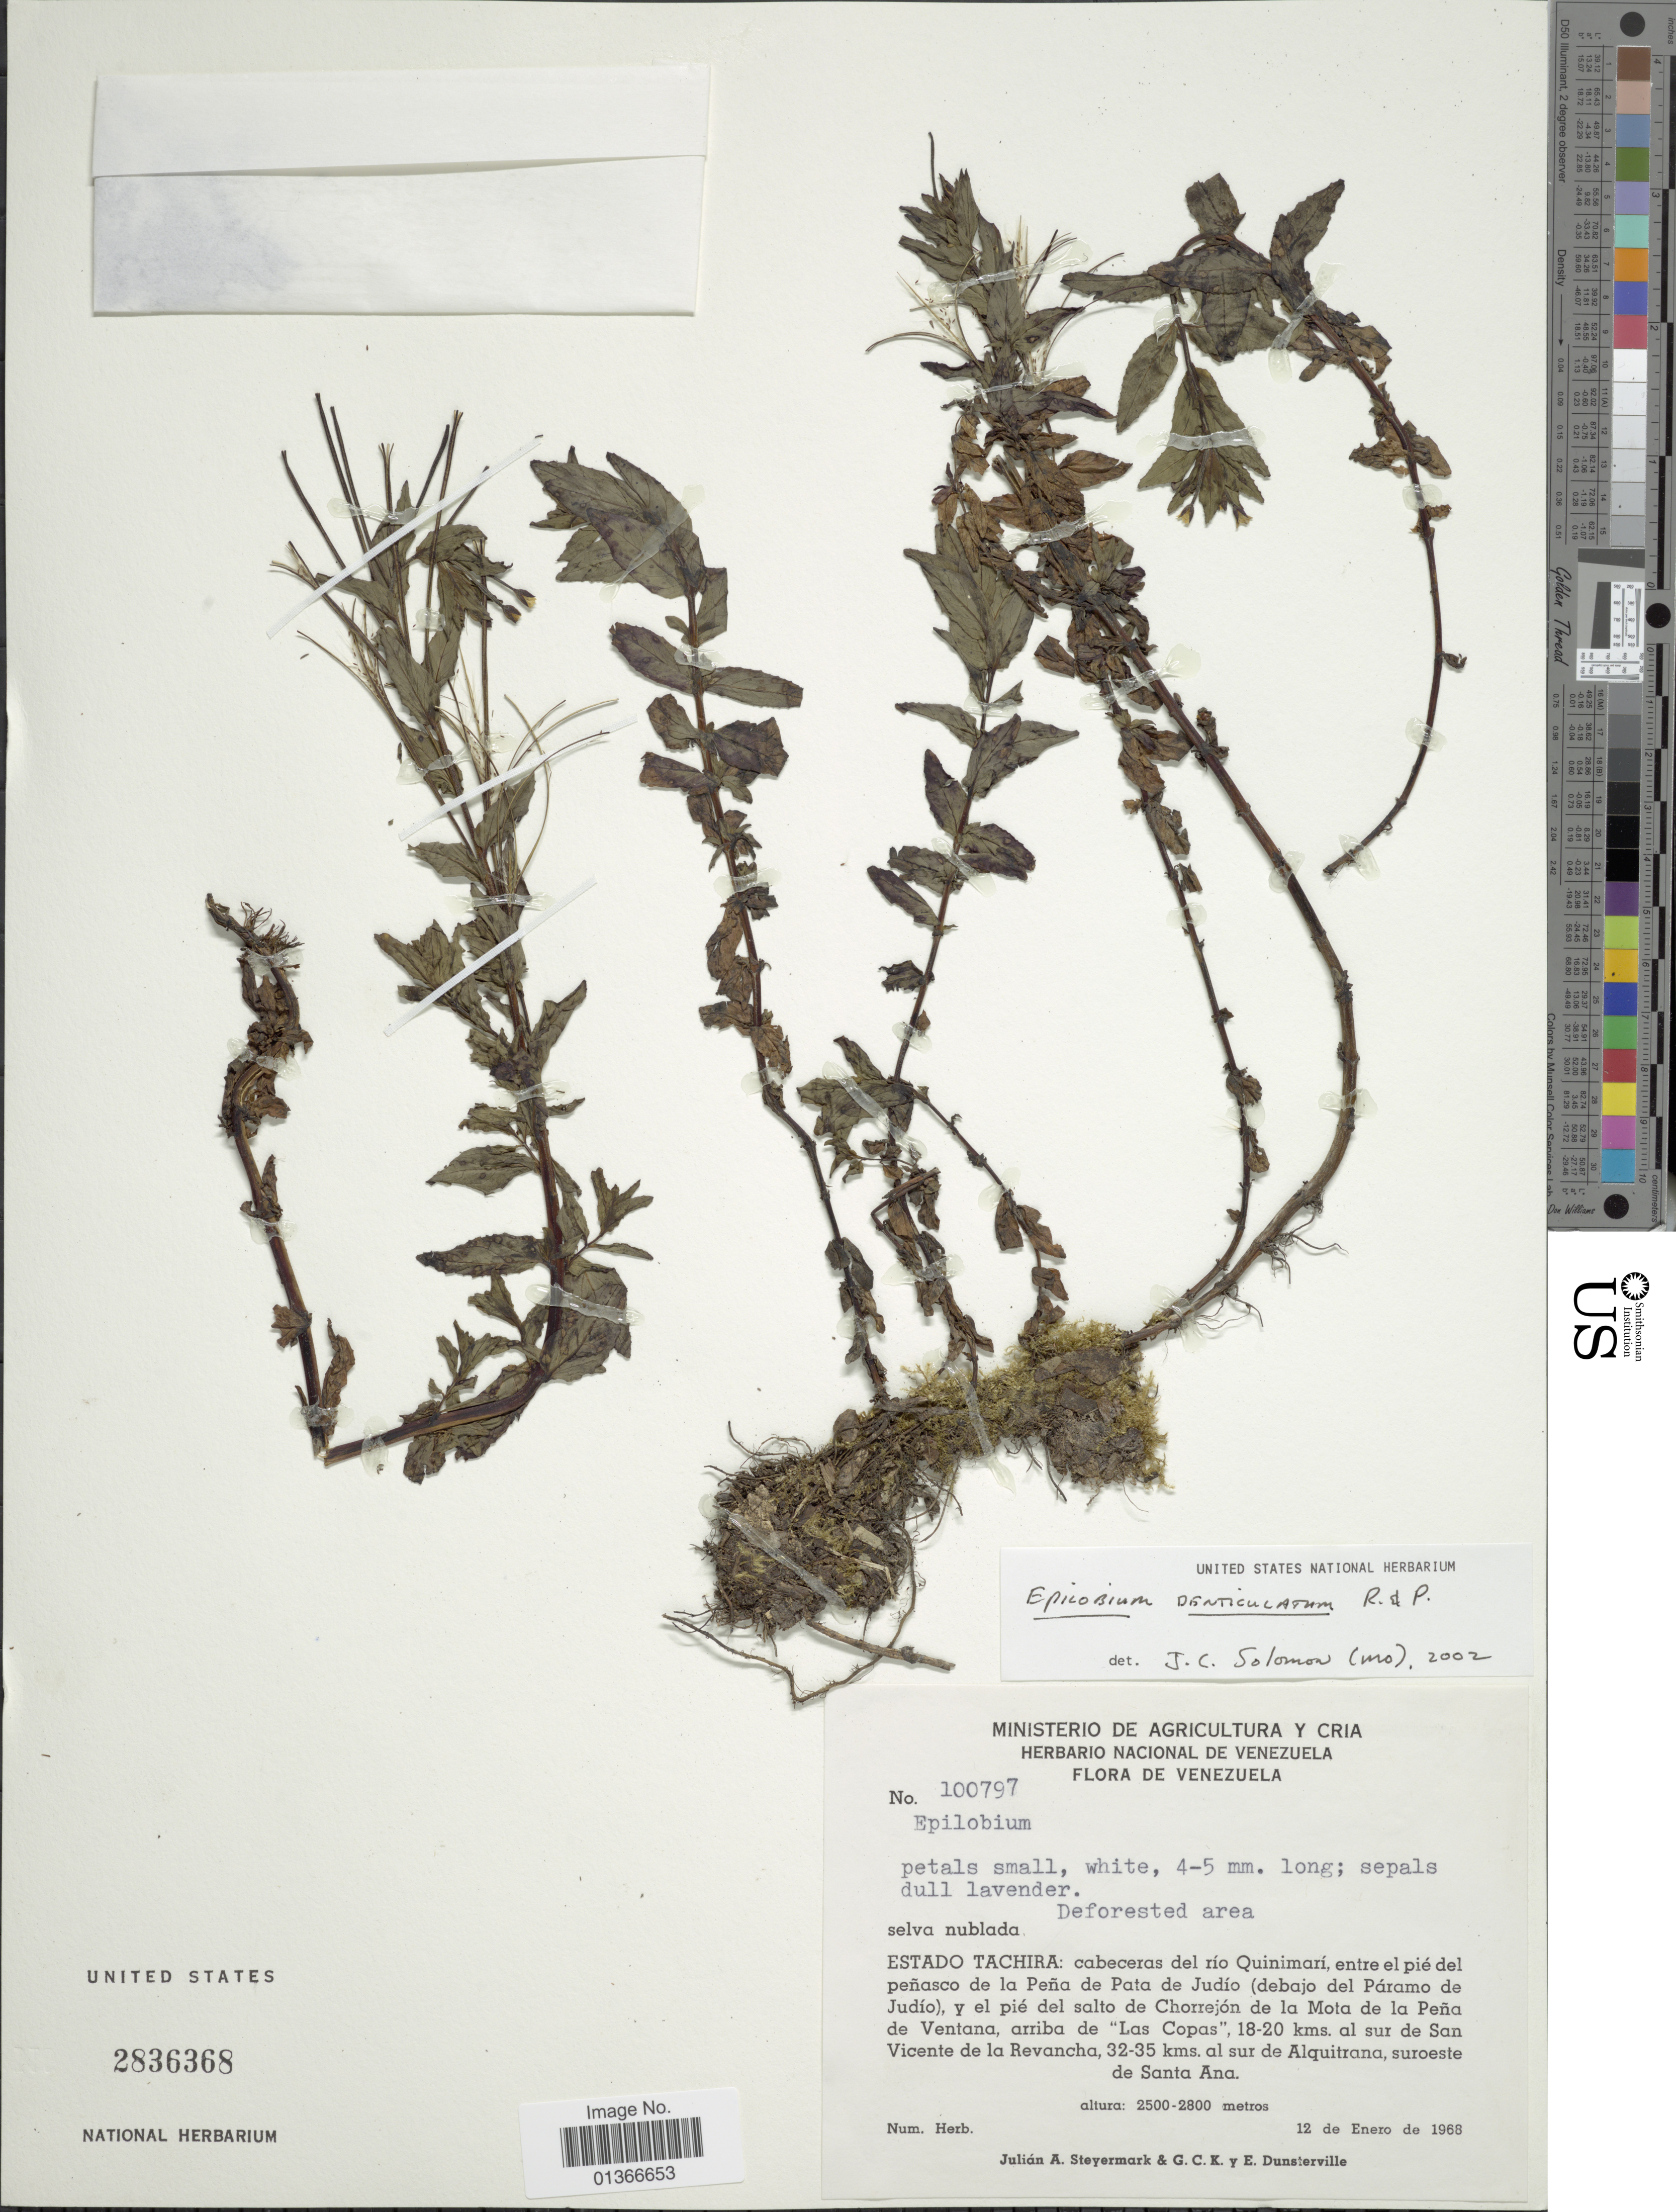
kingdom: Plantae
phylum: Tracheophyta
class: Magnoliopsida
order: Myrtales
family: Onagraceae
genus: Epilobium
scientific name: Epilobium denticulatum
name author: Ruiz & Pav.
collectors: J. Steyermark, G. C. K. Dunsterville & E. Dunsterville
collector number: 100797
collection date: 1968-01-12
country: Venezuela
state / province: Tachira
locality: Cabeceras del río Quinimarí, entre el pié del peñasco de la Peña de Pata de Judío (debajo del Páramo de Judío), y el pié del salto de Chorrejón de la Mota de la Peña de Ventana, arriba de "Las Copas", 18-20 kms. al sur de San Vicente de la Revancha, 32-35 kms. al sur de Alquitrana, suroeste de Santa Ana.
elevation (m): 2500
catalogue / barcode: US 2836368